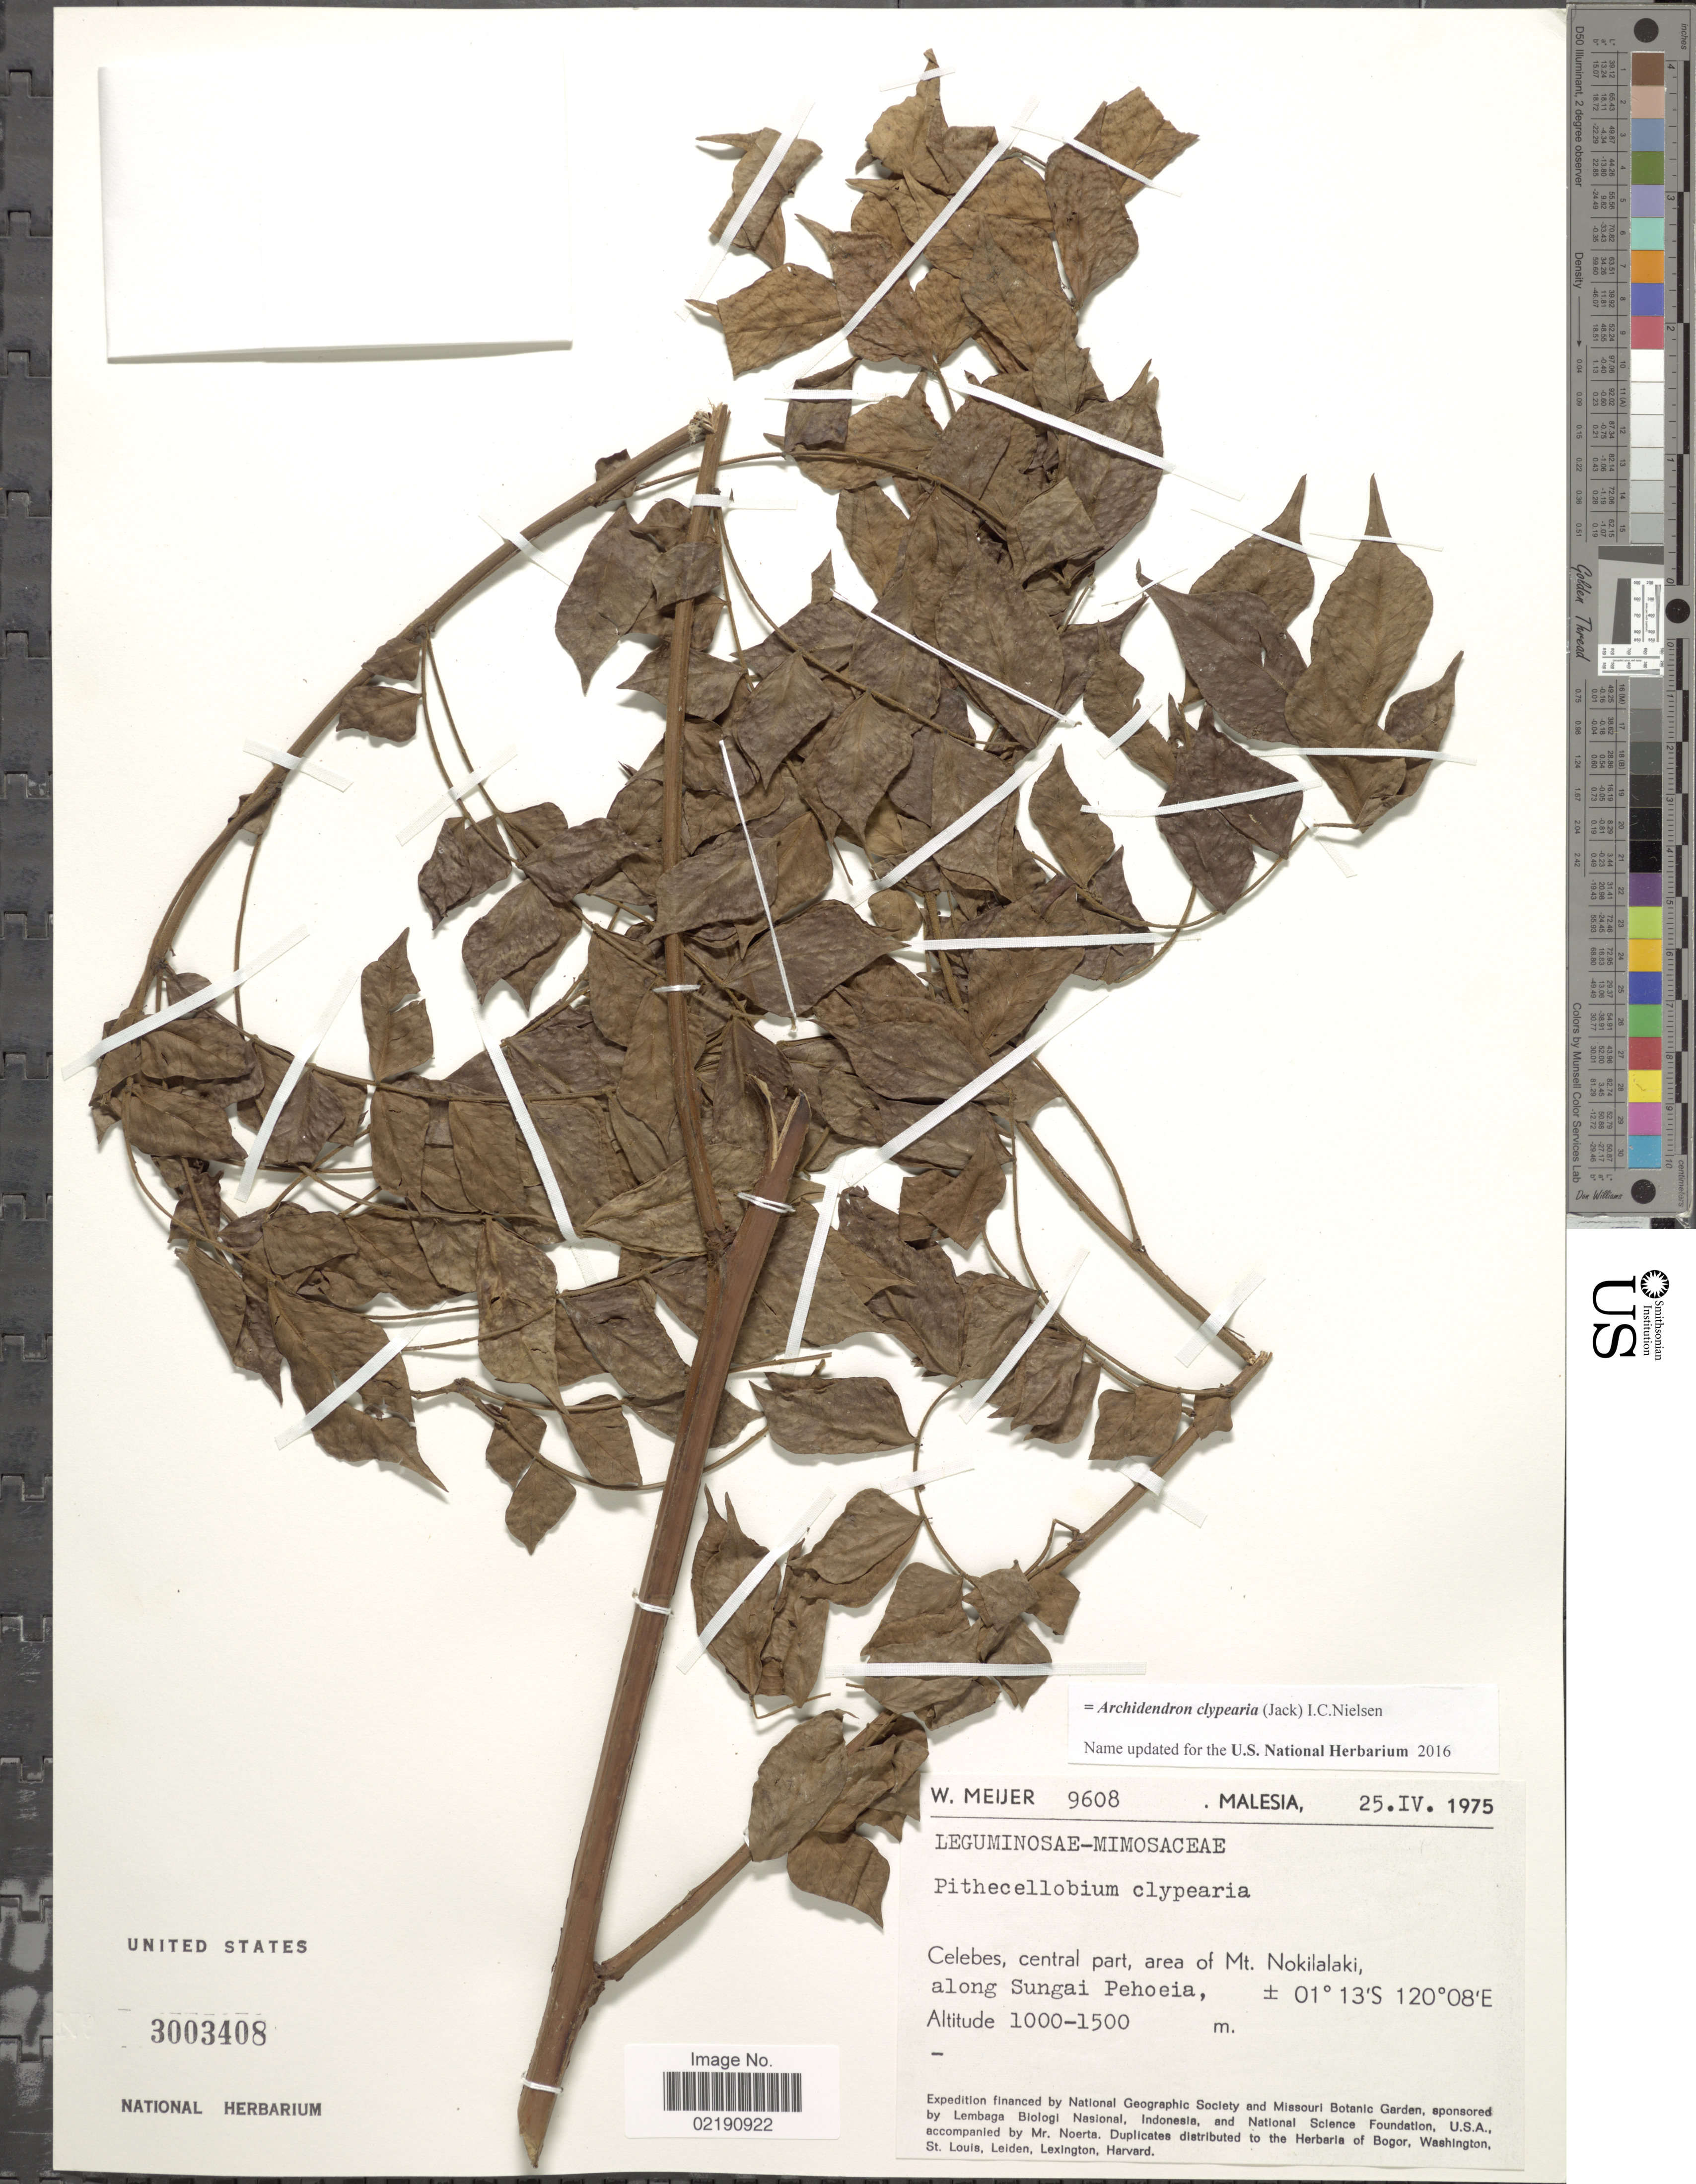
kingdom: Plantae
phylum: Tracheophyta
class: Magnoliopsida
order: Fabales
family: Fabaceae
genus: Archidendron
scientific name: Archidendron clypearia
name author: (Jack) I.C. Nielsen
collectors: W. Meijer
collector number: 9608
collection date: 1975-04-25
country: Malaysia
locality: Malesia, Celebes, central part, area of Mt. Nokilalaki, along Sungai Pehoeia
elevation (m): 1000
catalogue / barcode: US 3003408